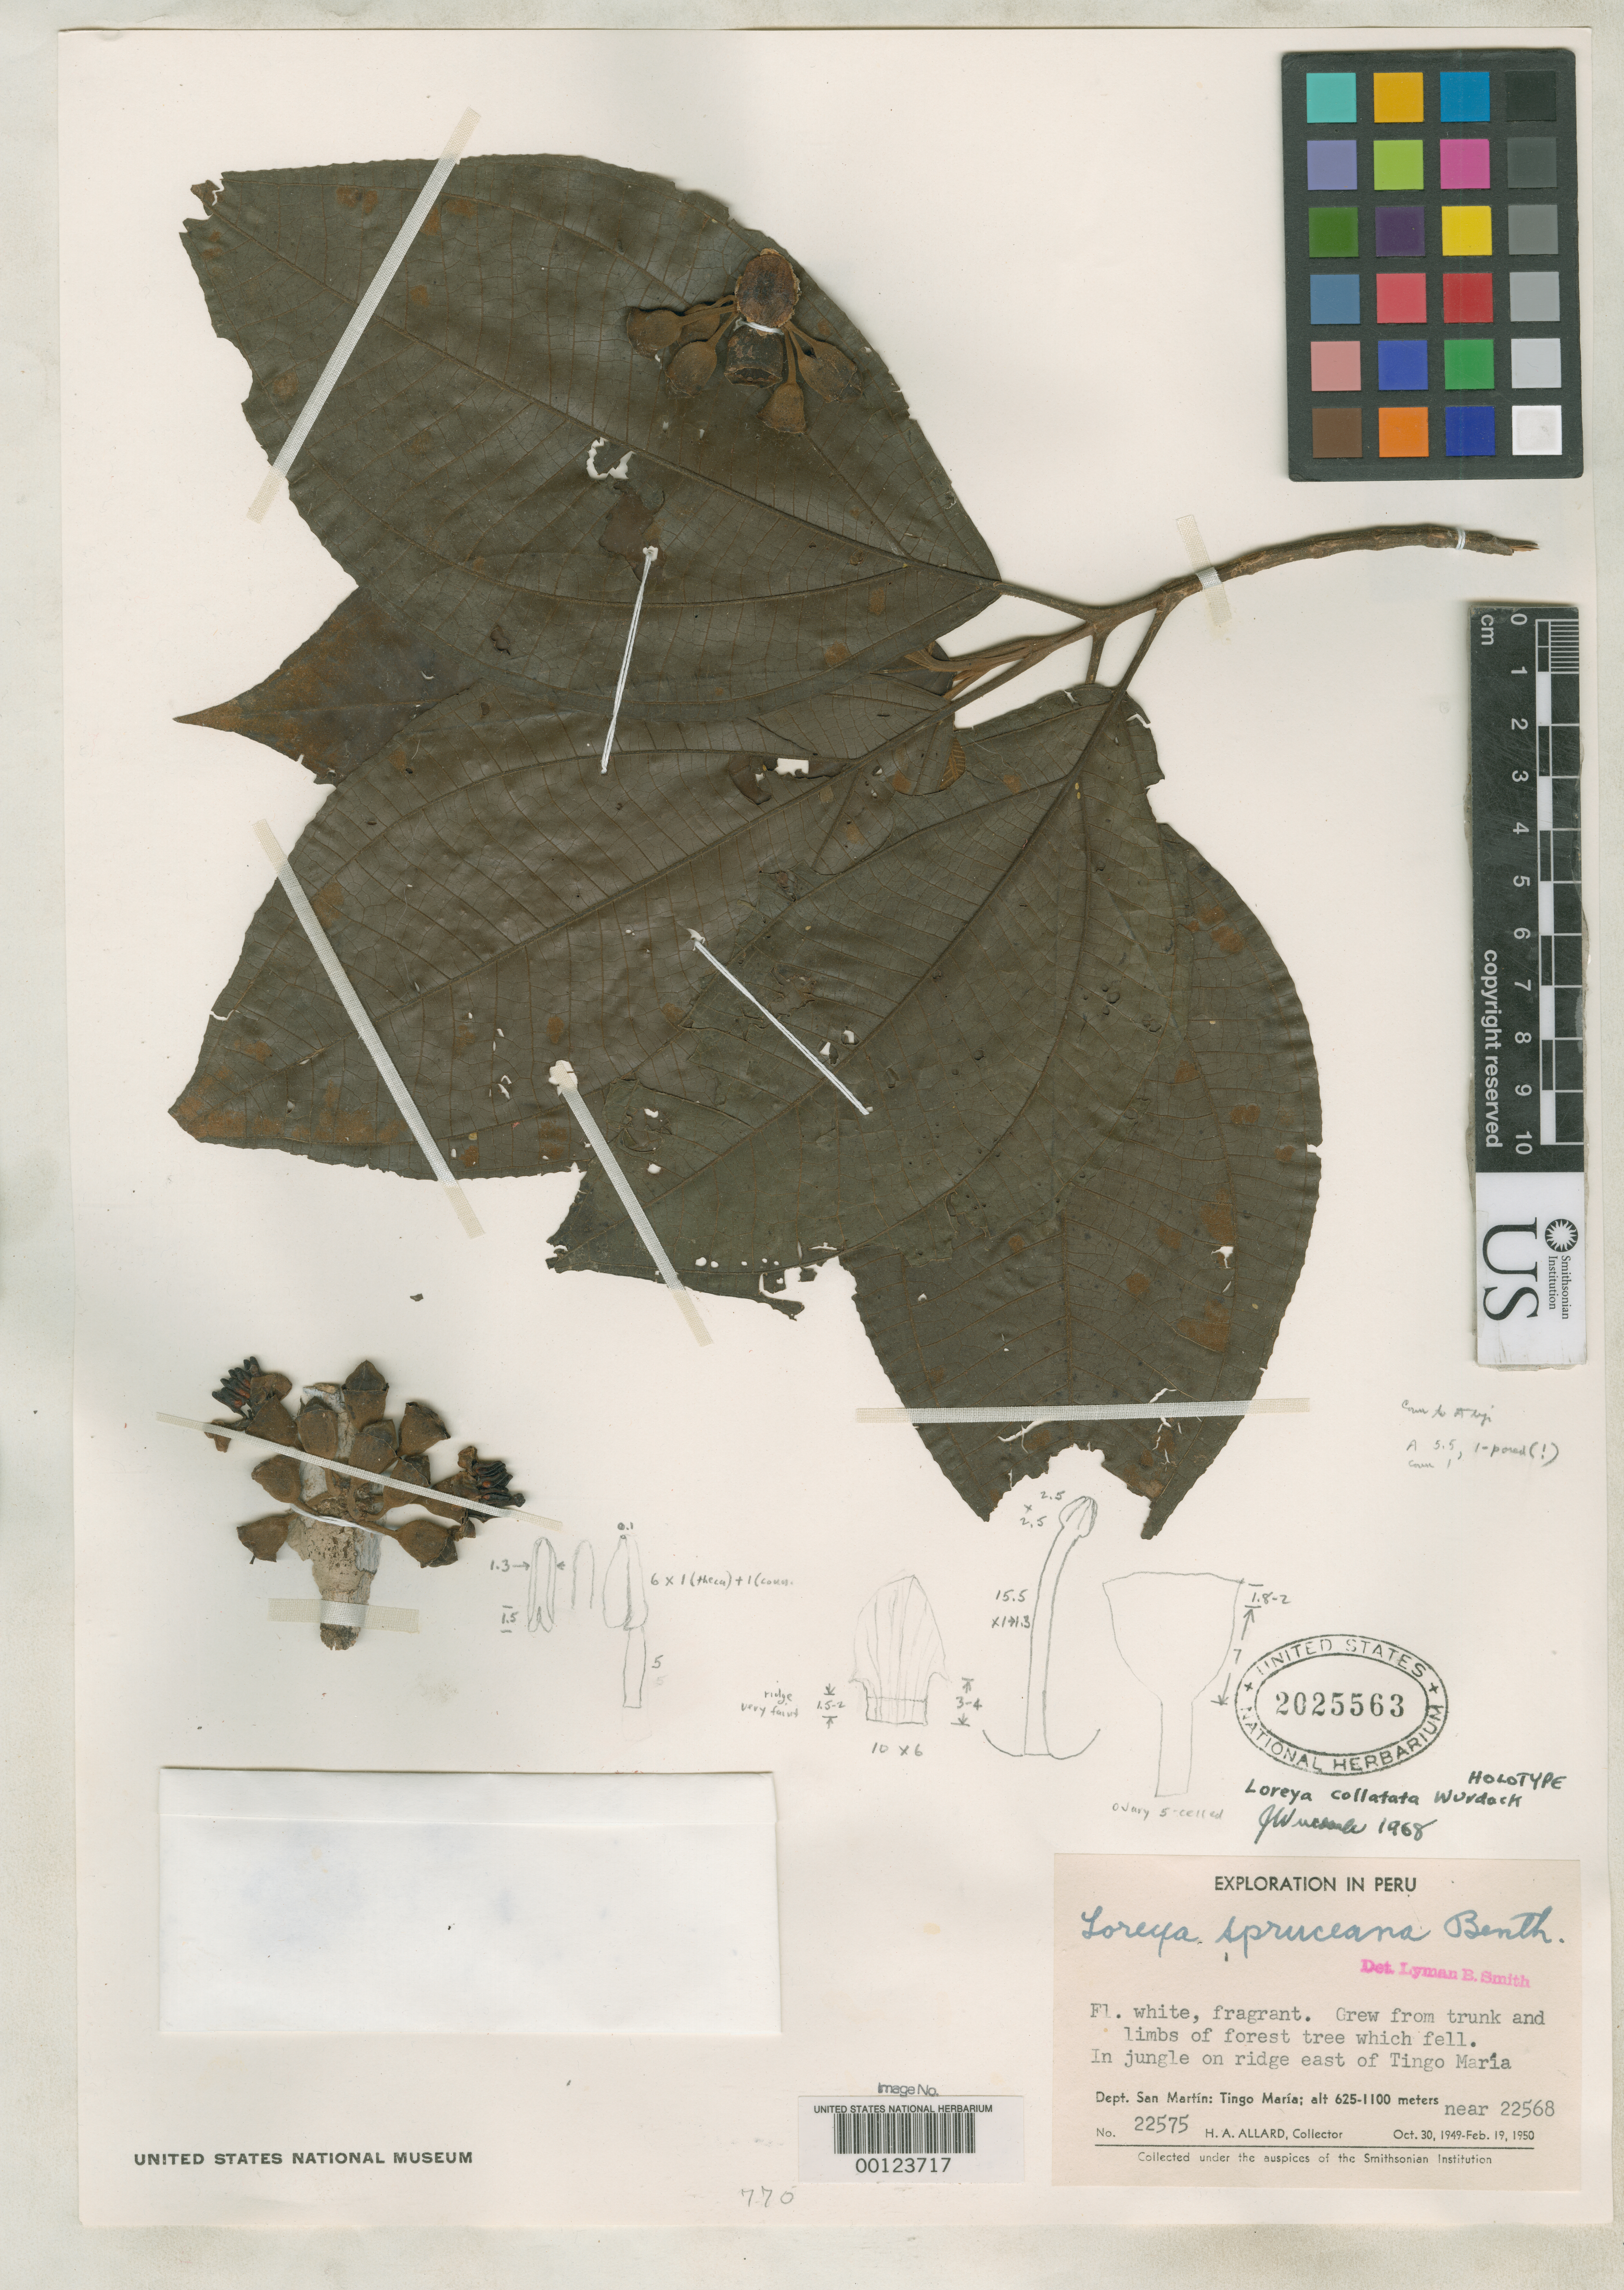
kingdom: Plantae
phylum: Tracheophyta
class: Magnoliopsida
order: Myrtales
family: Melastomataceae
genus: Loreya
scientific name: Loreya collatata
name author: Wurdack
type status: Holotype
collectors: H. A. Allard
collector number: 22575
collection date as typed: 1949 to -- --- 1950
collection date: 1949/1950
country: Peru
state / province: San Martín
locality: East of Tingo Maria.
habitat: in jungle on ridge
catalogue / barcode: US 2025563